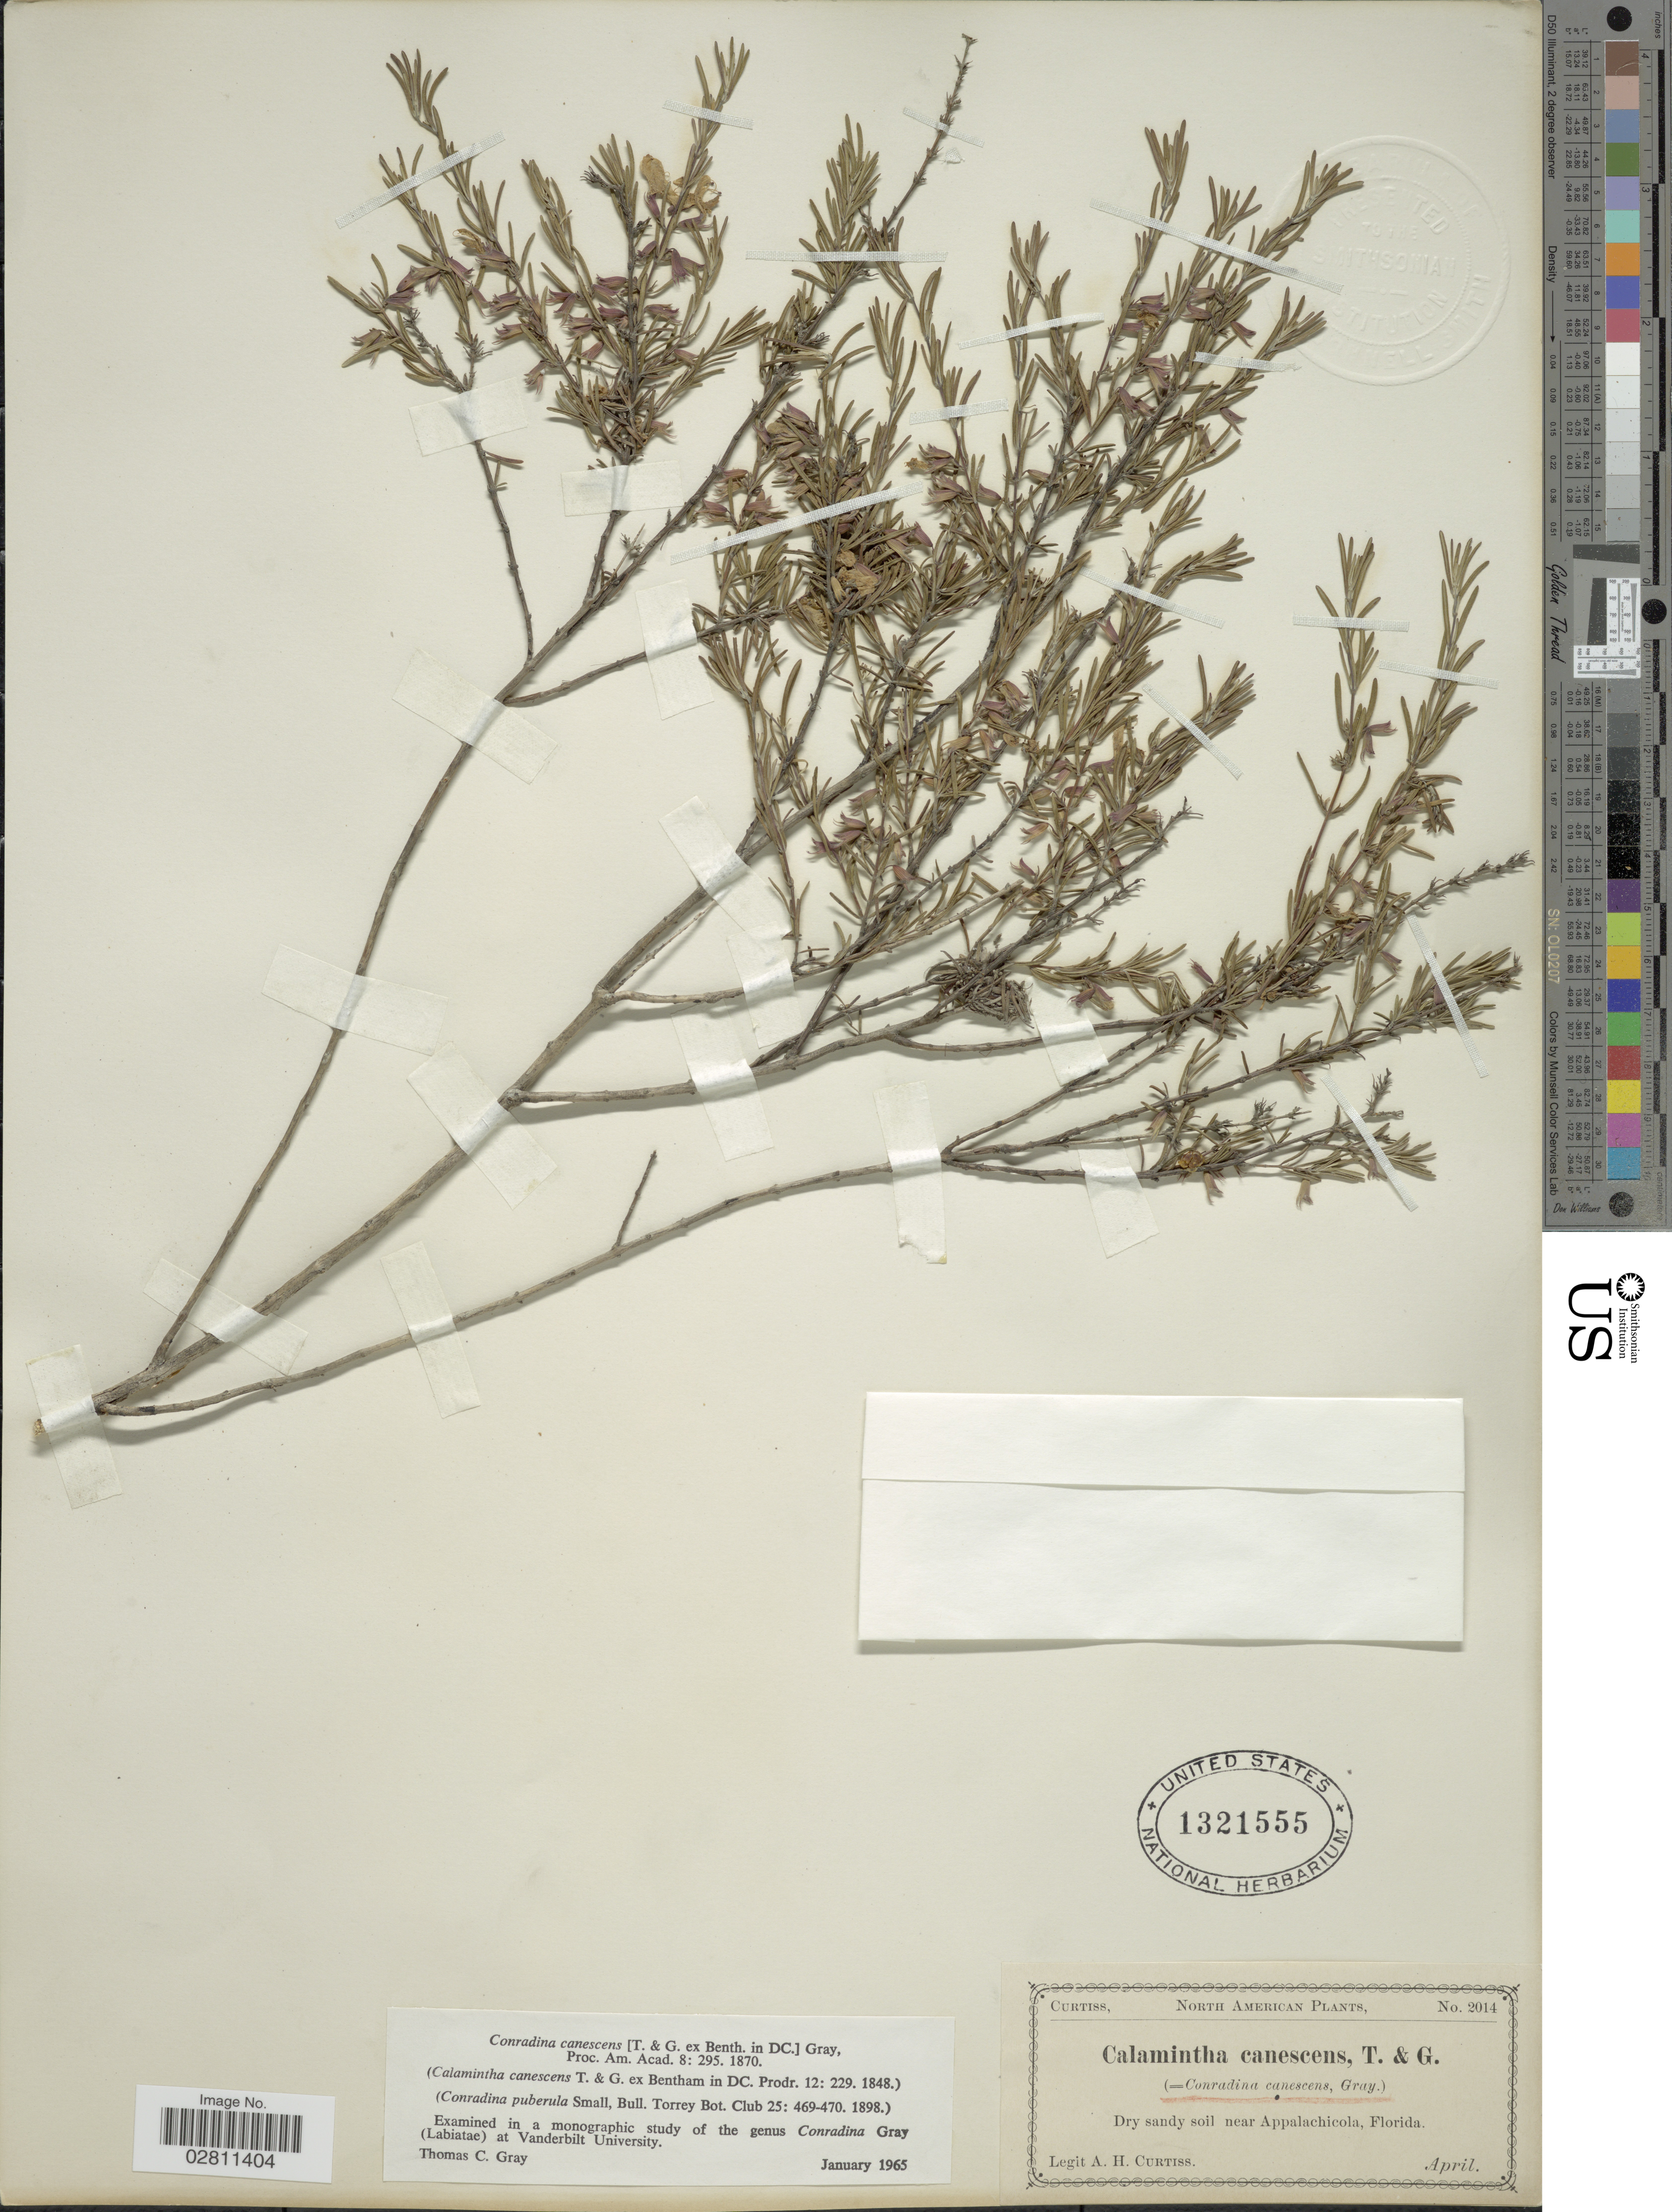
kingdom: Plantae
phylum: Tracheophyta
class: Magnoliopsida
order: Lamiales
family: Lamiaceae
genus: Conradina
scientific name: Conradina canescens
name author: A. Gray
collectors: A. H. Curtiss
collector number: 2014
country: United States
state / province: Florida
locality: Dry sandy soil near Appalachicola.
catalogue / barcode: US 1321555